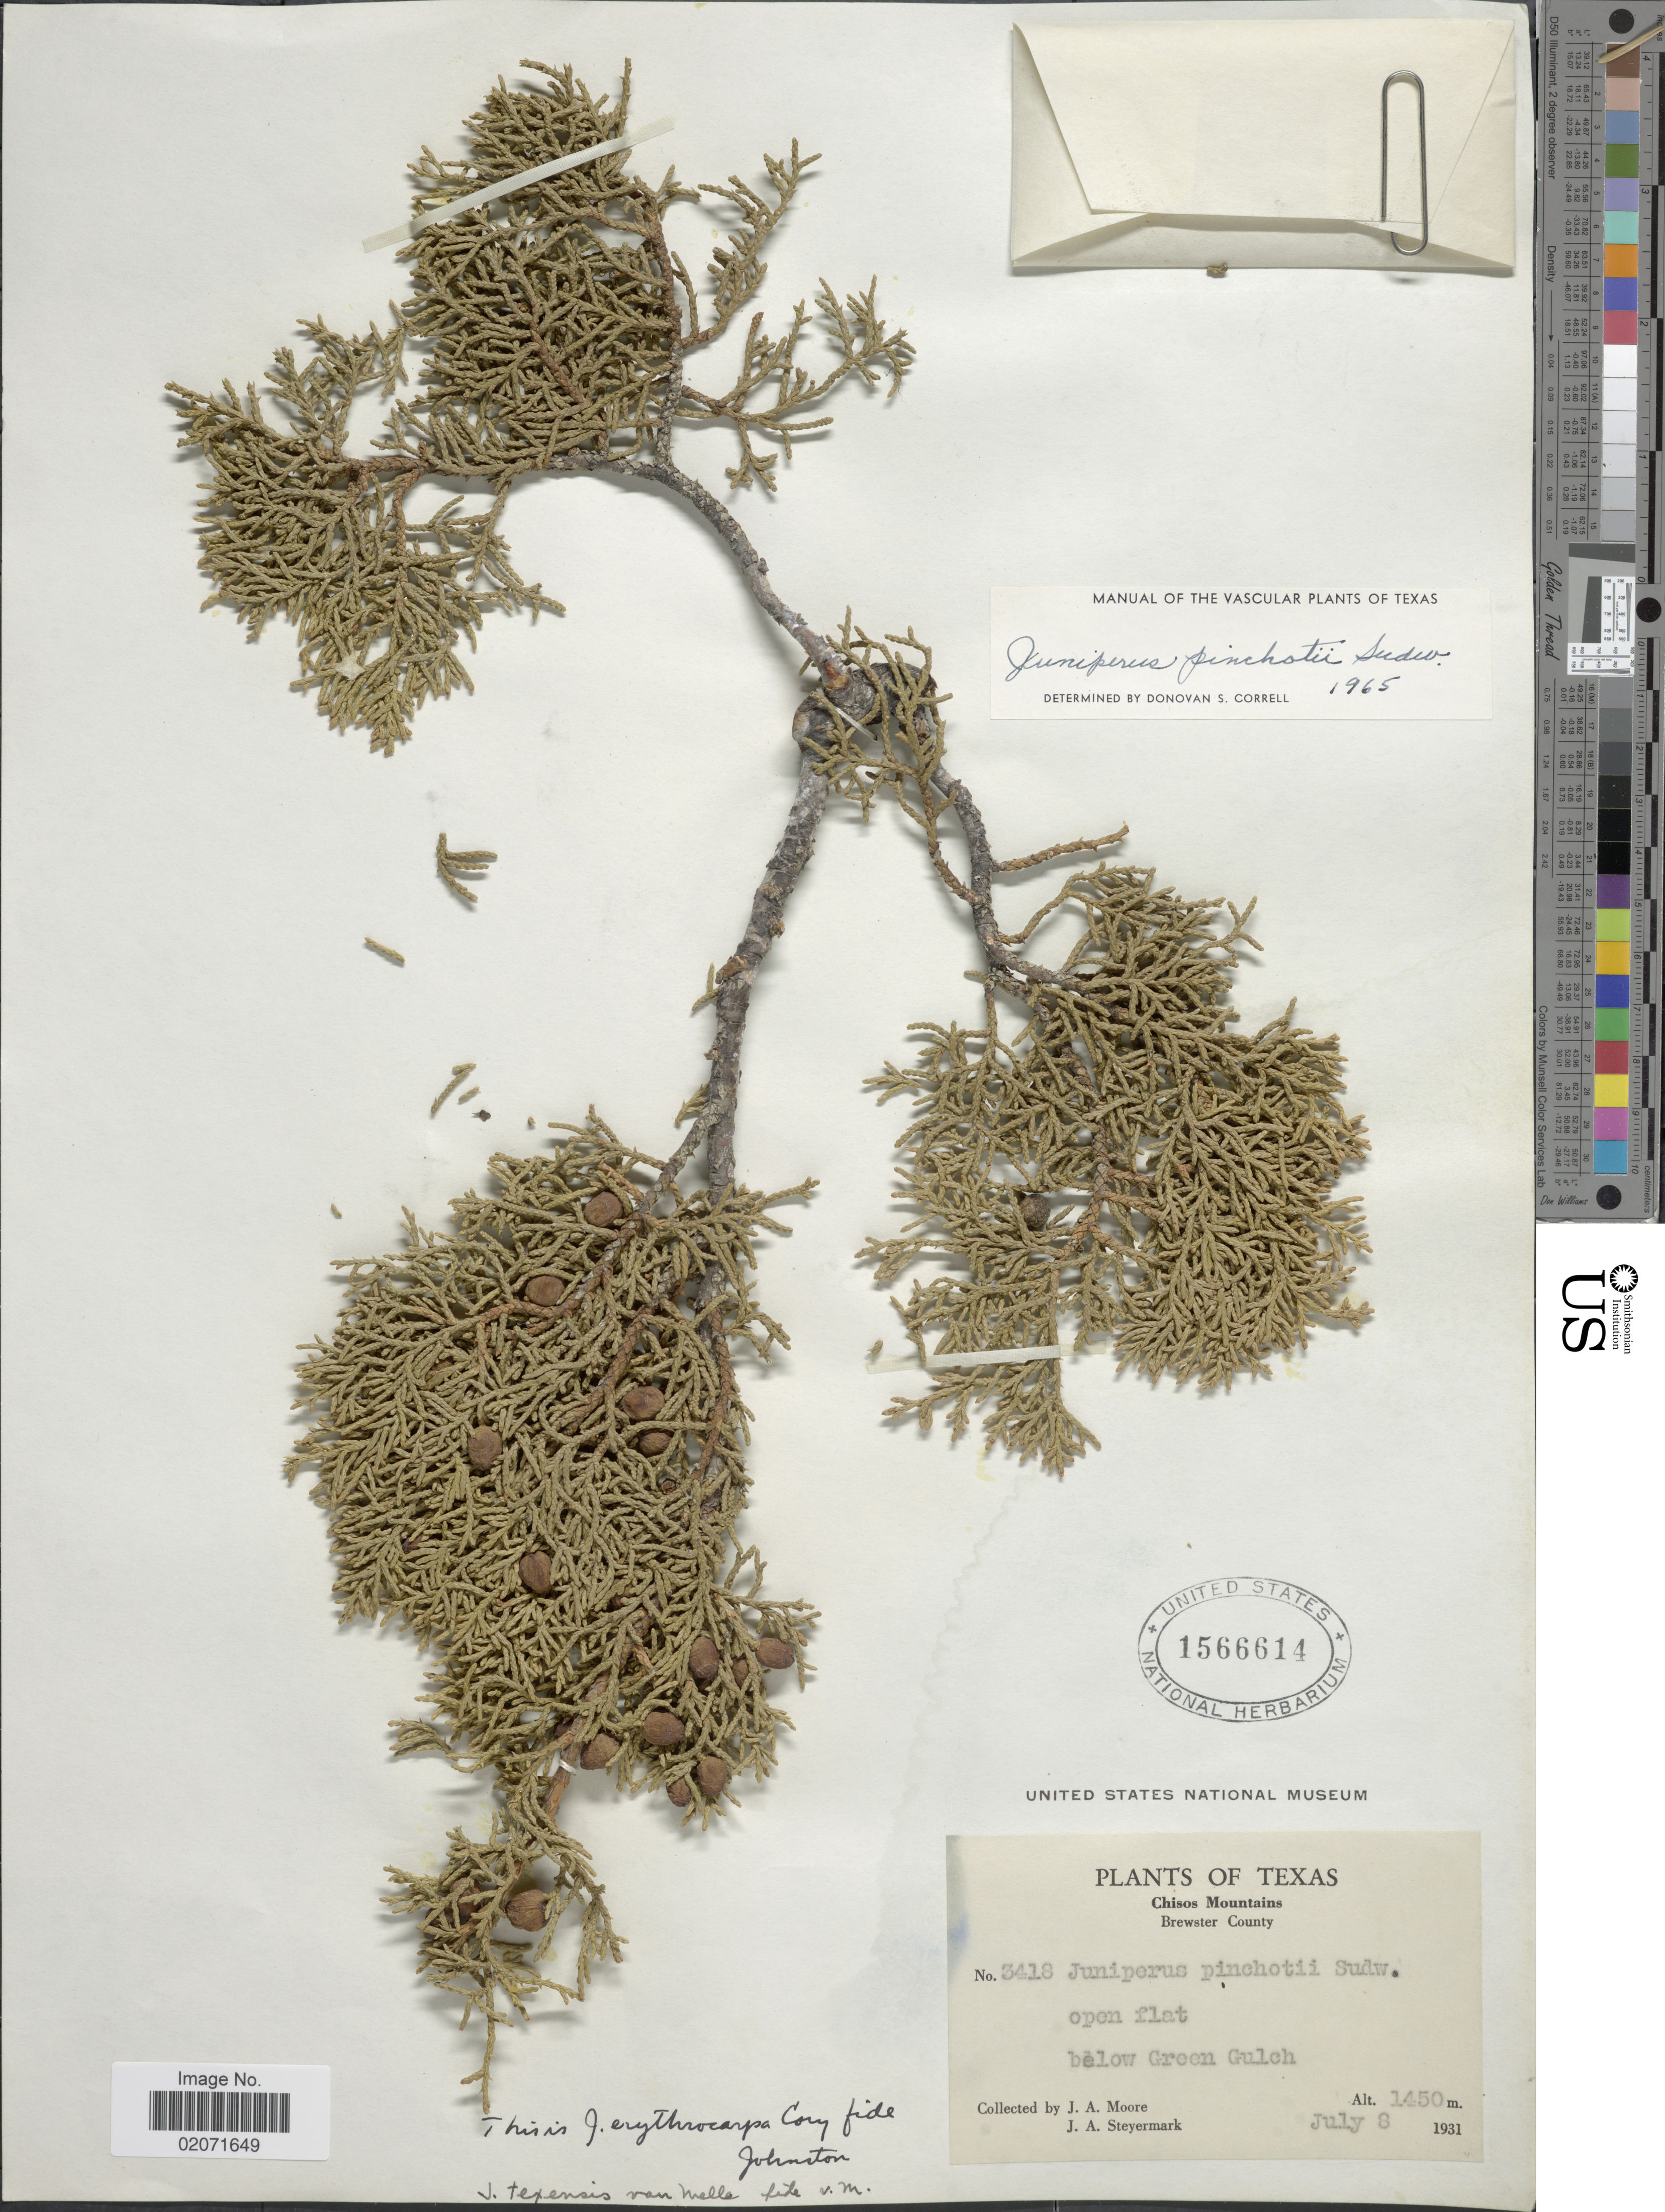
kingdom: Plantae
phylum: Tracheophyta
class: Pinopsida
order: Pinales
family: Cupressaceae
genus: Juniperus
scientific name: Juniperus pinchotii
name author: Sudw.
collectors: J. A. Moore & J. Steyermark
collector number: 3418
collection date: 1931-07-08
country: United States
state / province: Texas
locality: Chisos Mountains, Brewster County, below Green Gulch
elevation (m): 1450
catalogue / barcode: US 1566614